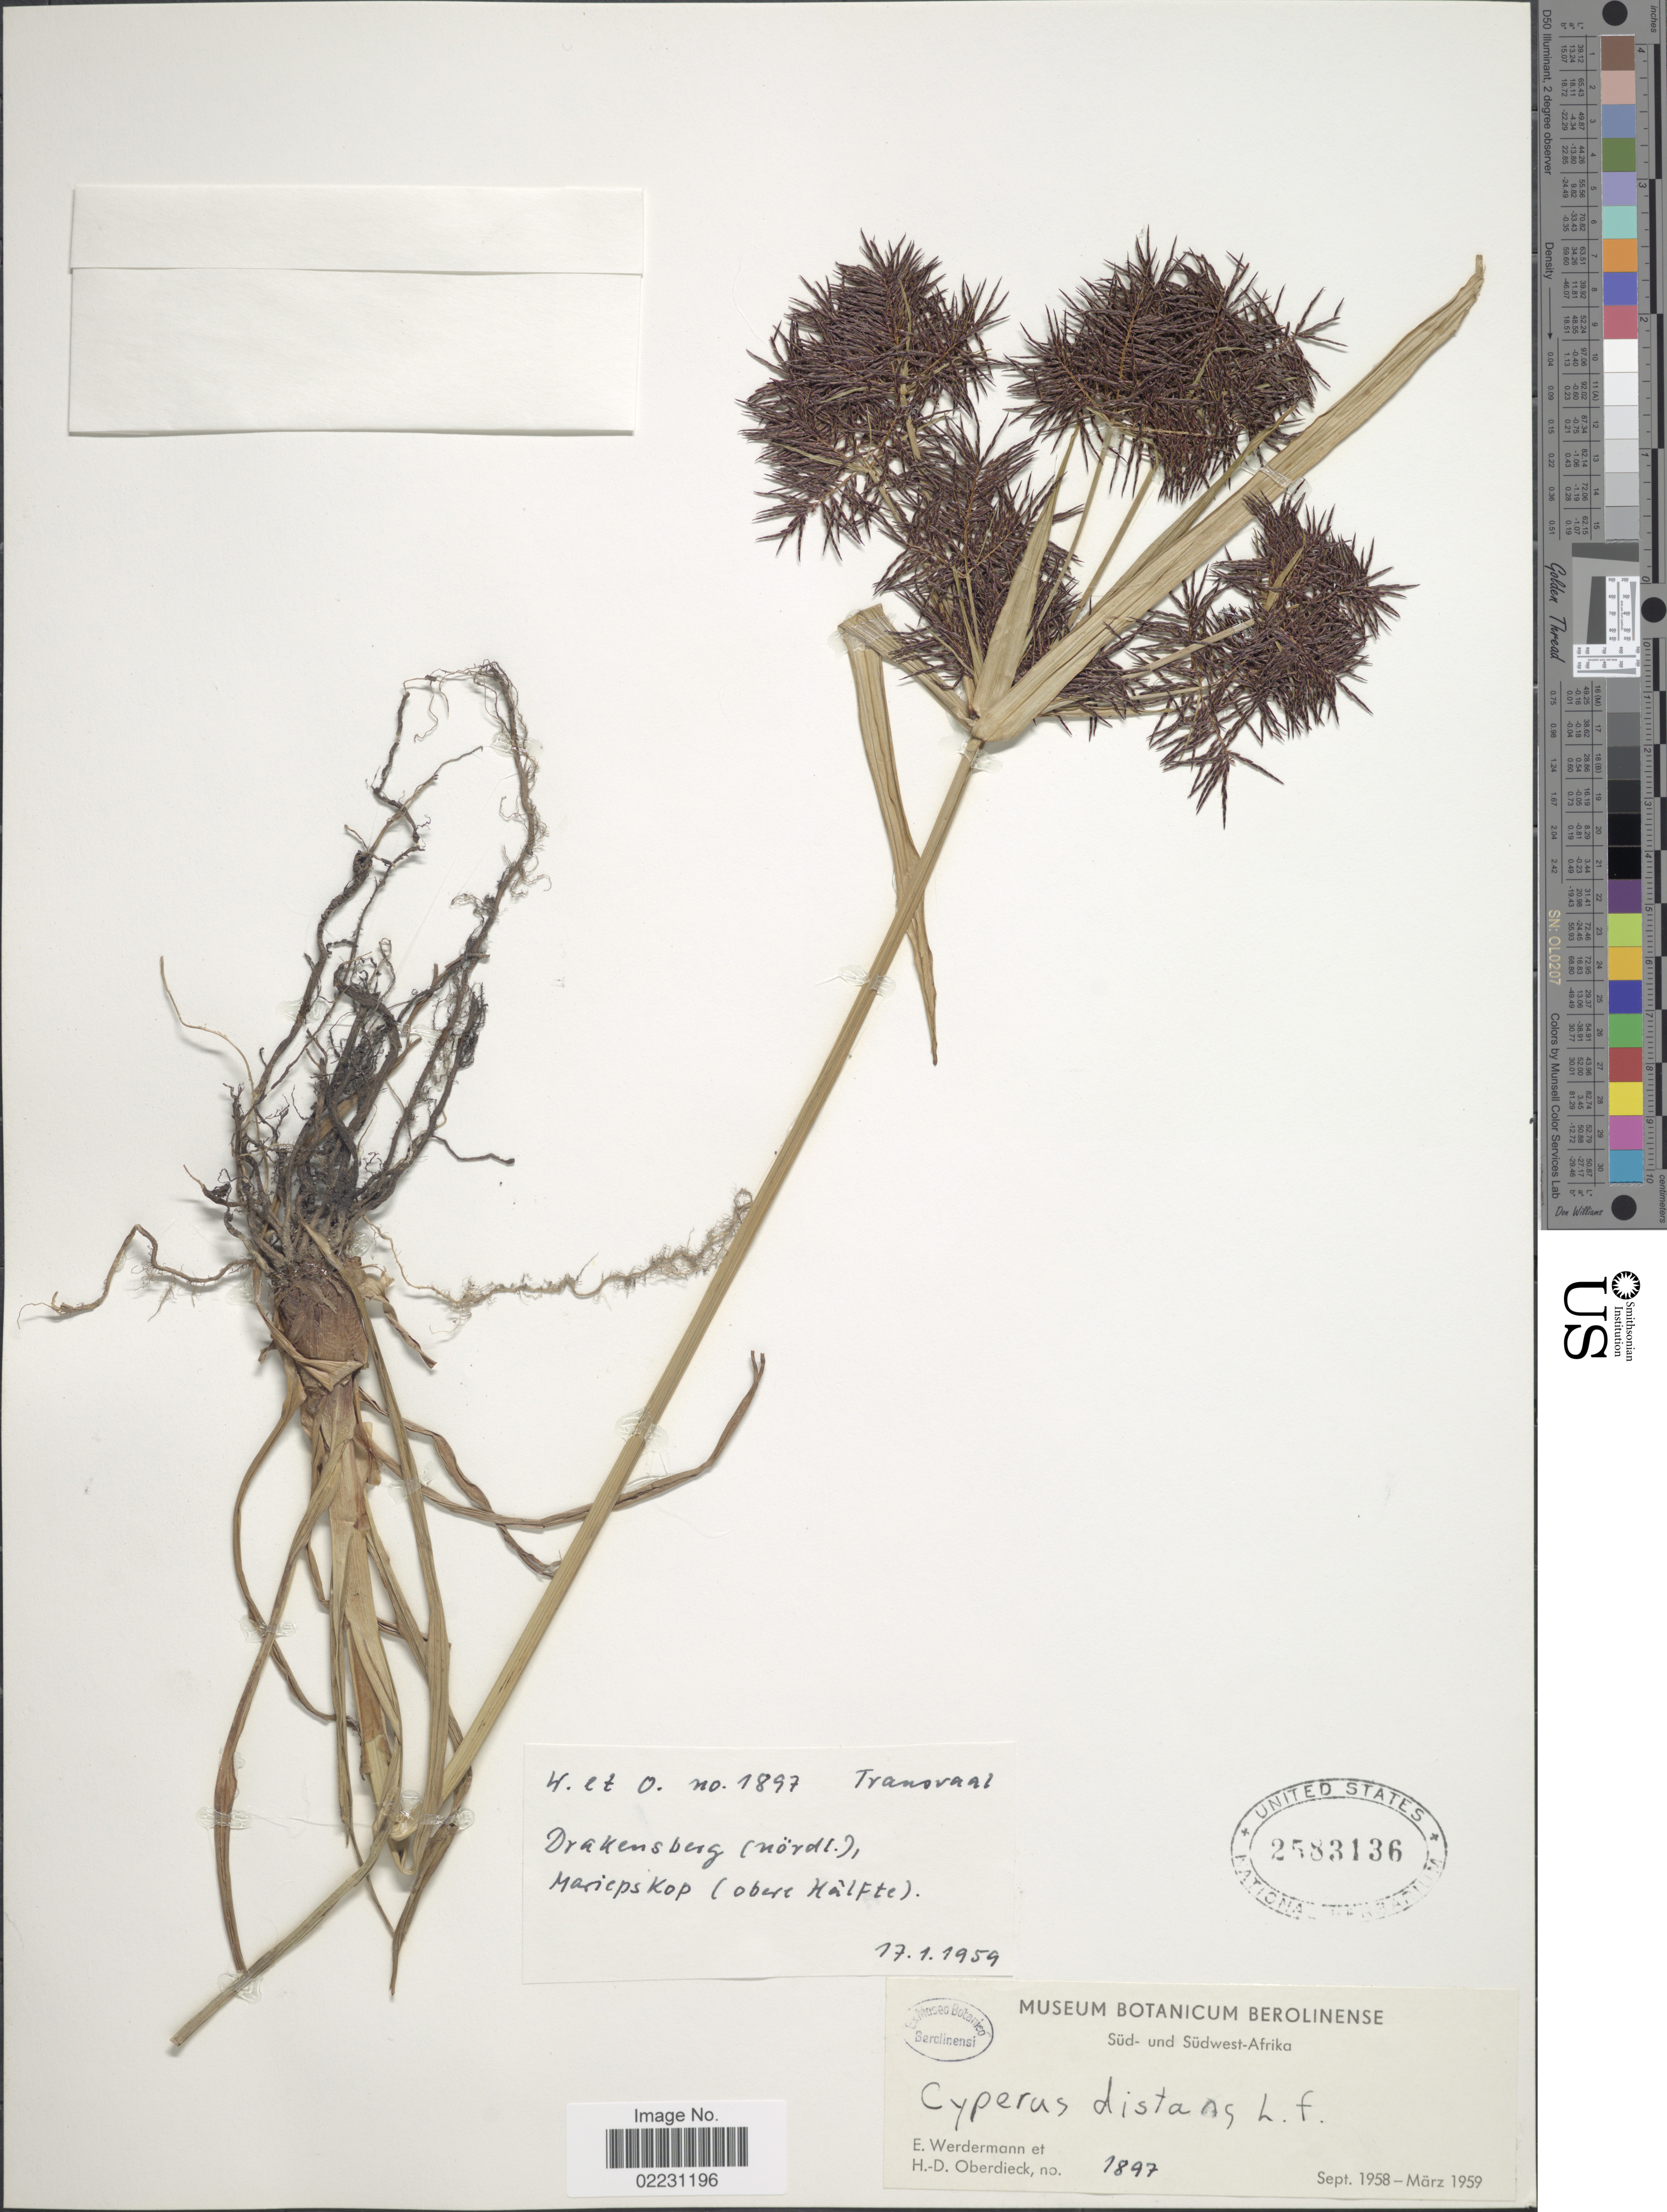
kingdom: Plantae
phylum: Tracheophyta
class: Liliopsida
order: Poales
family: Cyperaceae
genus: Cyperus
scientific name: Cyperus distans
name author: L. f.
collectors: E. Werdermann & H. Oberdieck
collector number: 1897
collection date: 1959-01-17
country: South Africa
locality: Sud- und Sudwest-Afrika. Transvaal. Drakensberg (nordt), Mariepskop (obere Halfte)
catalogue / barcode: US 2583136